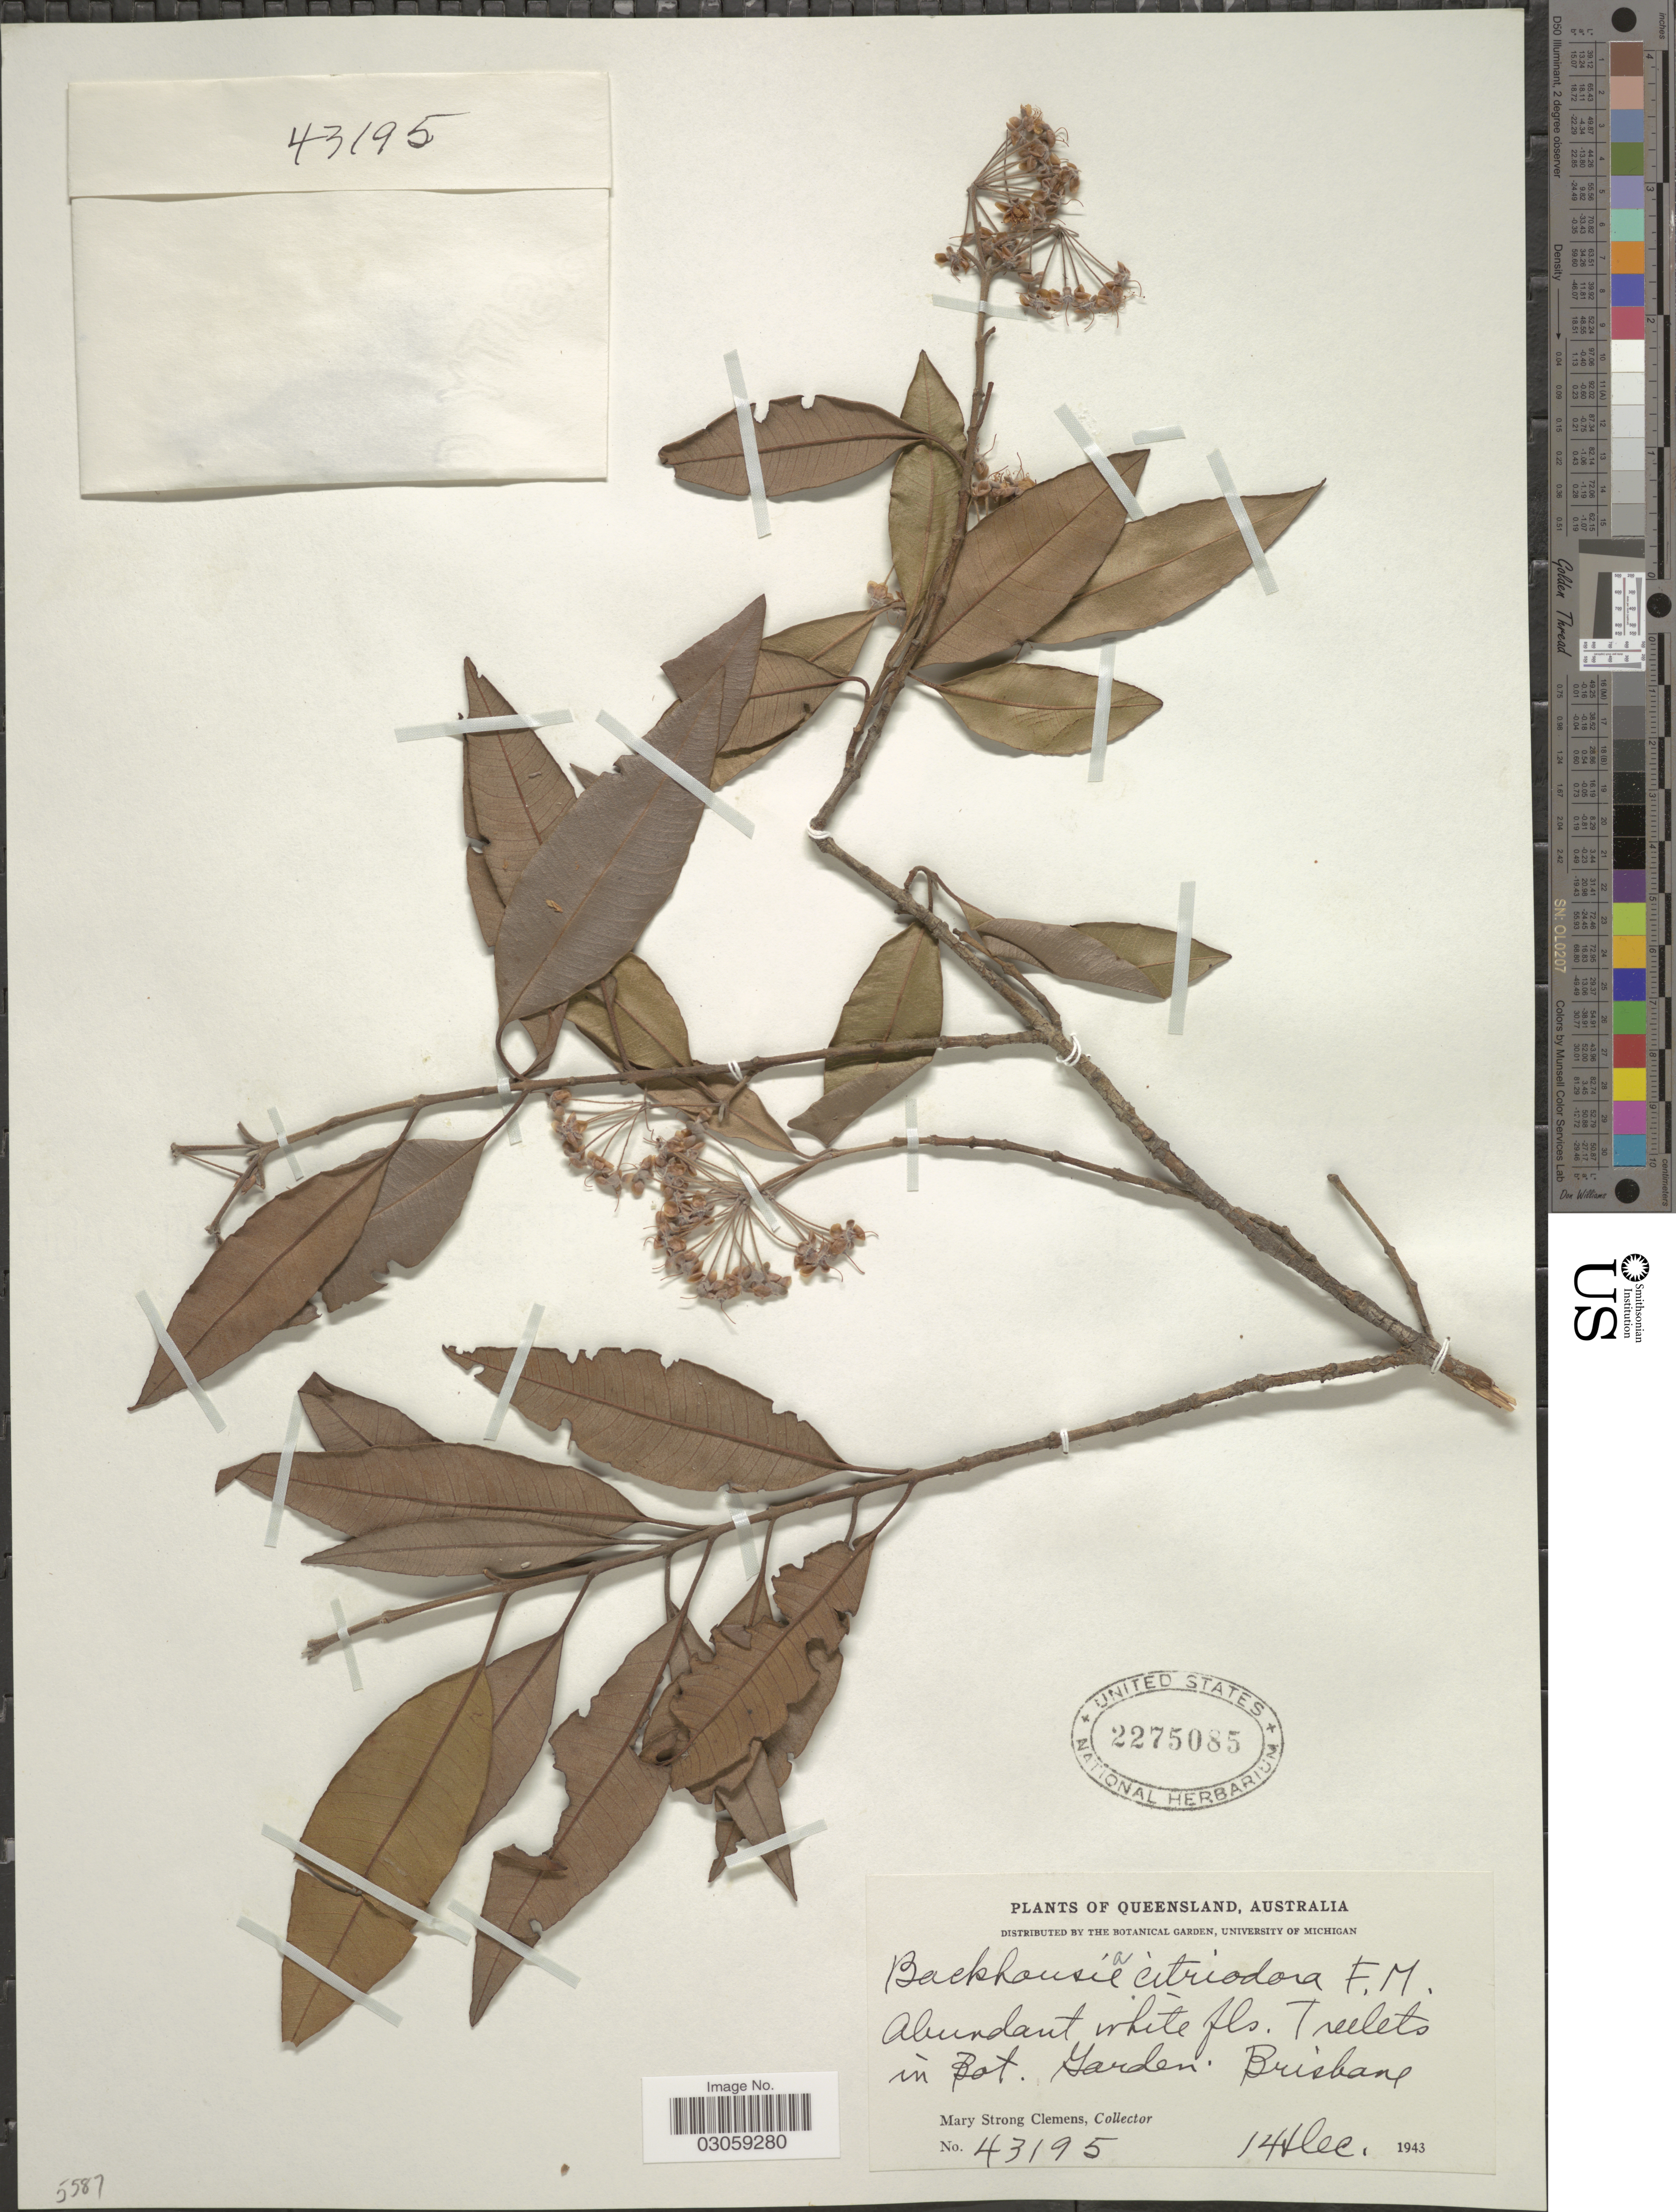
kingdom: Plantae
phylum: Tracheophyta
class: Magnoliopsida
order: Myrtales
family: Myrtaceae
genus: Backhousia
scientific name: Backhousia citriodora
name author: F. Muell.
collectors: M. S. Clemens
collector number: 43195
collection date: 1943-12-14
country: Australia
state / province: Queensland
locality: In Bot. Garden. Brisbane.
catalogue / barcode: US 2275085